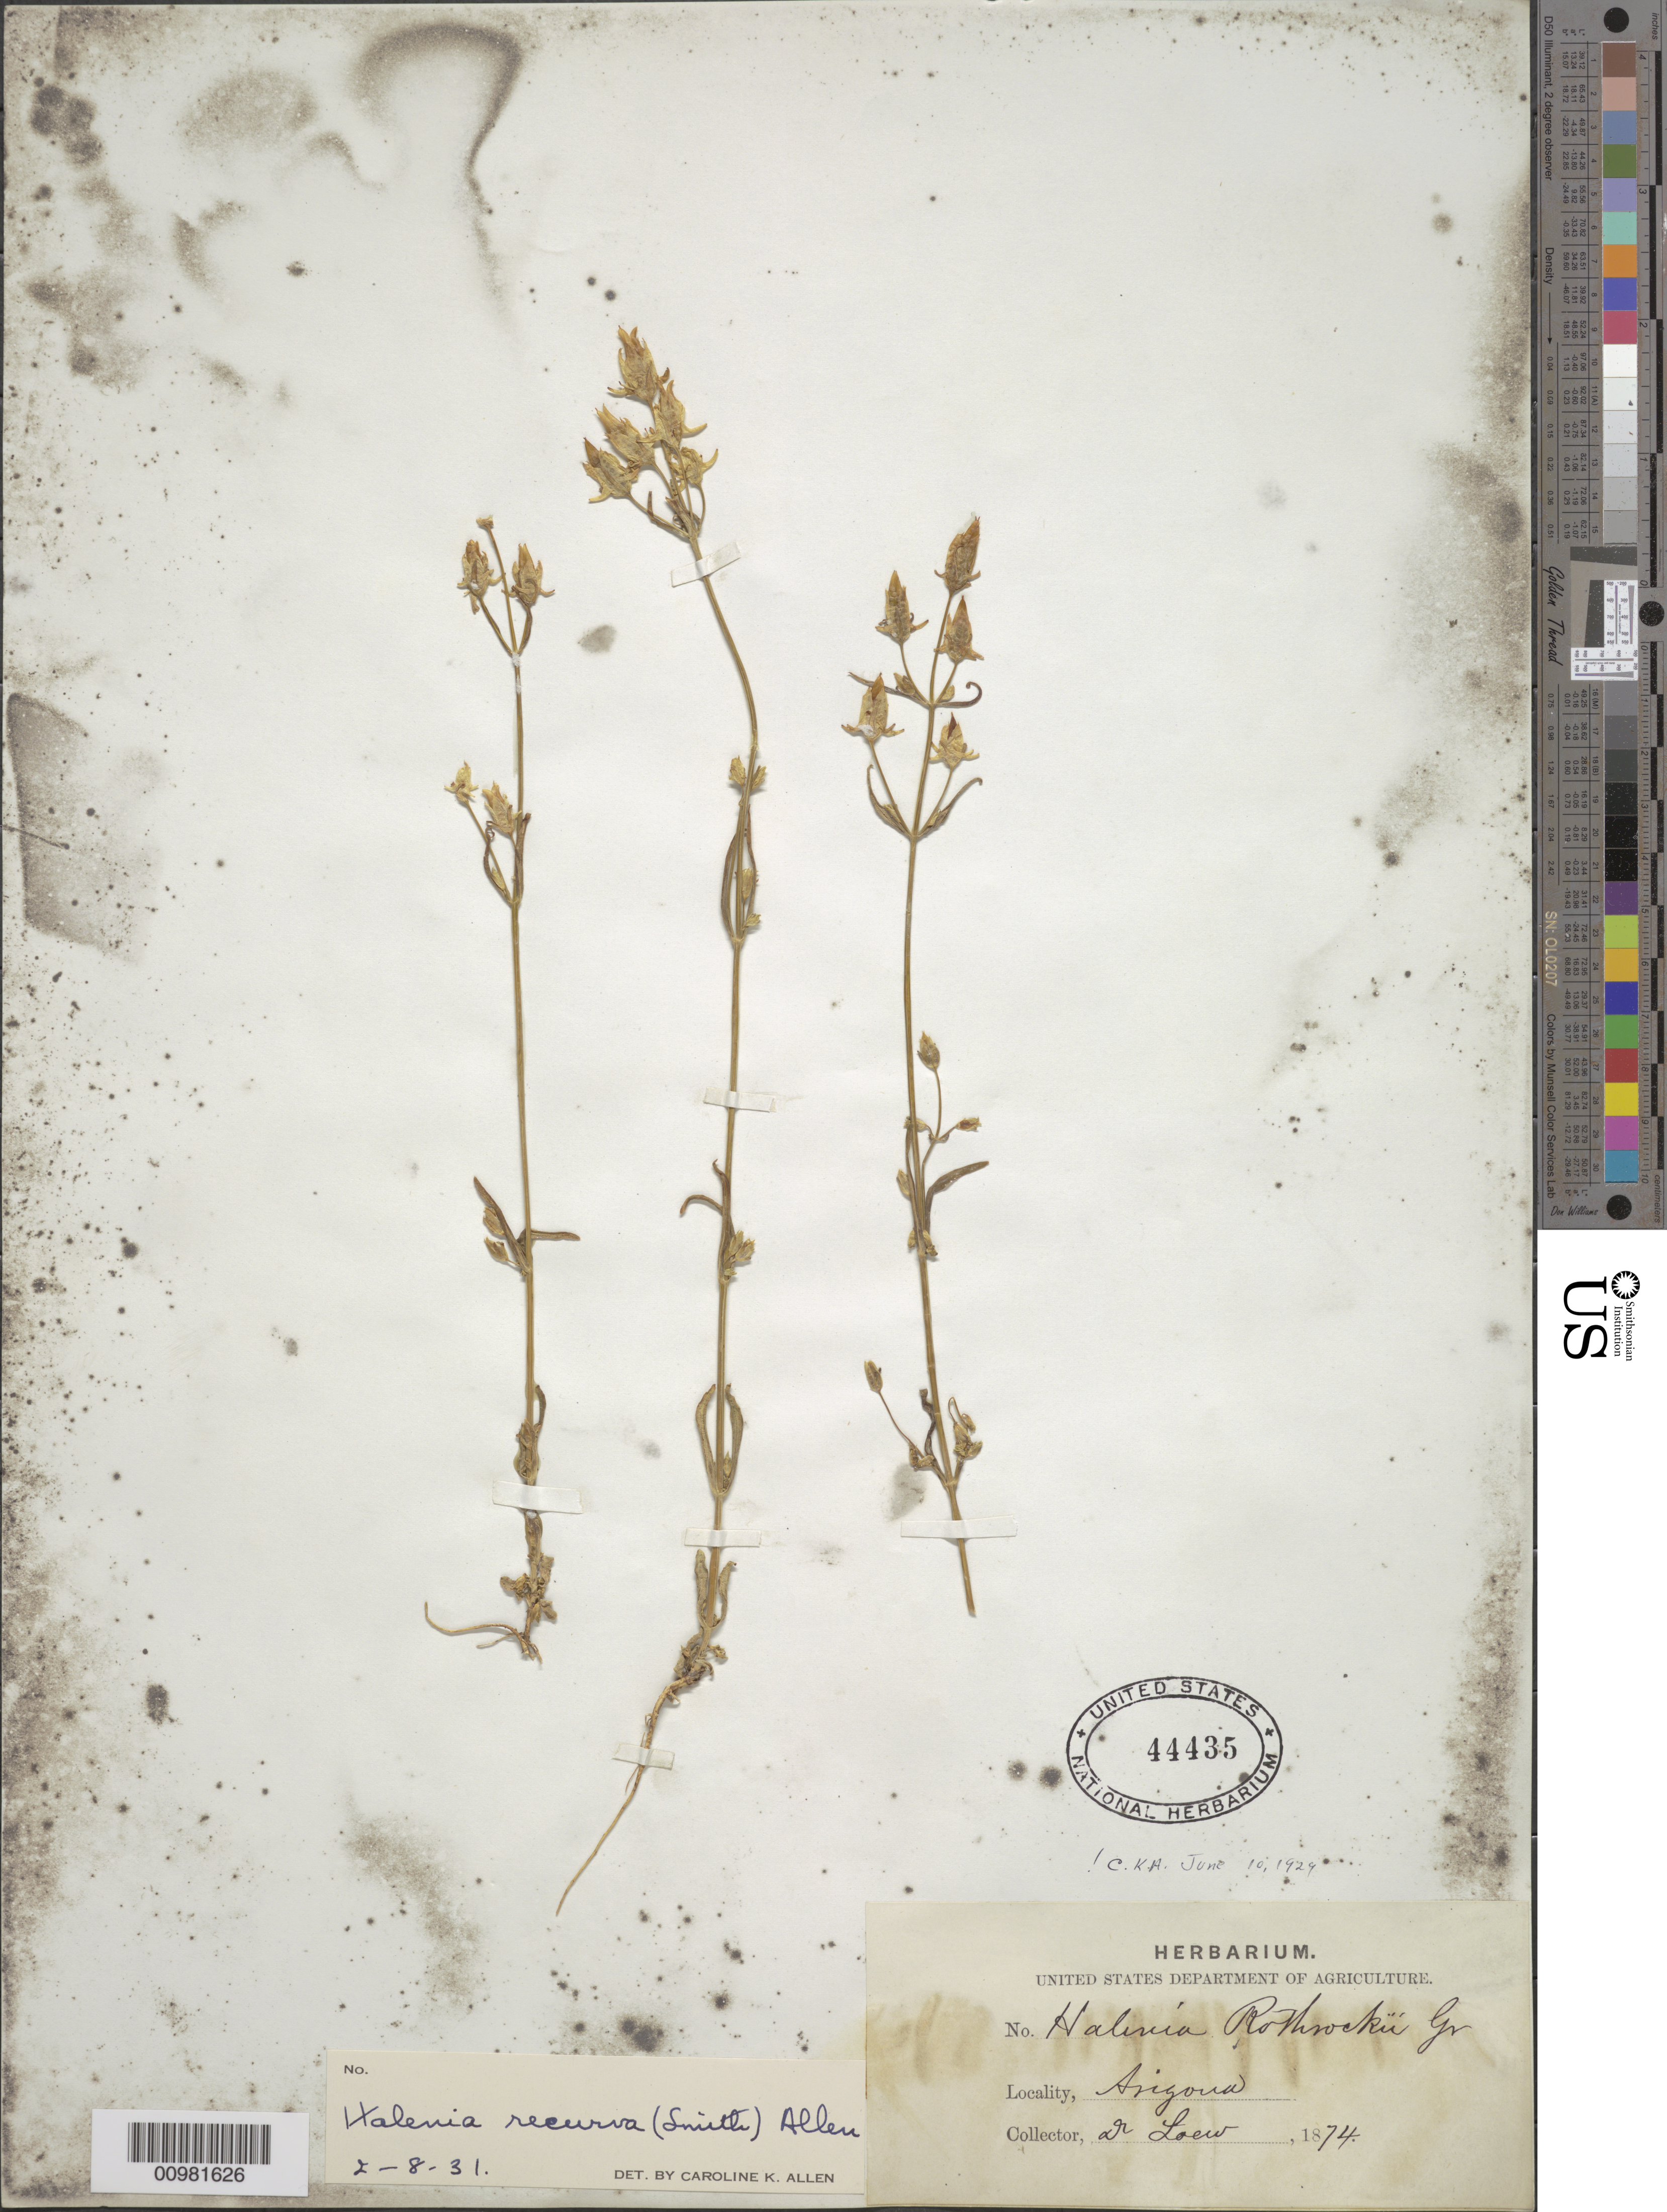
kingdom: Plantae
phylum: Tracheophyta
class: Magnoliopsida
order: Gentianales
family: Gentianaceae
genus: Halenia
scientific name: Halenia recurva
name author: (Sm.) C.K. Allen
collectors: D. Loew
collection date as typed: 1874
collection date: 1874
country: United States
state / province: Arizona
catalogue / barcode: US 44435